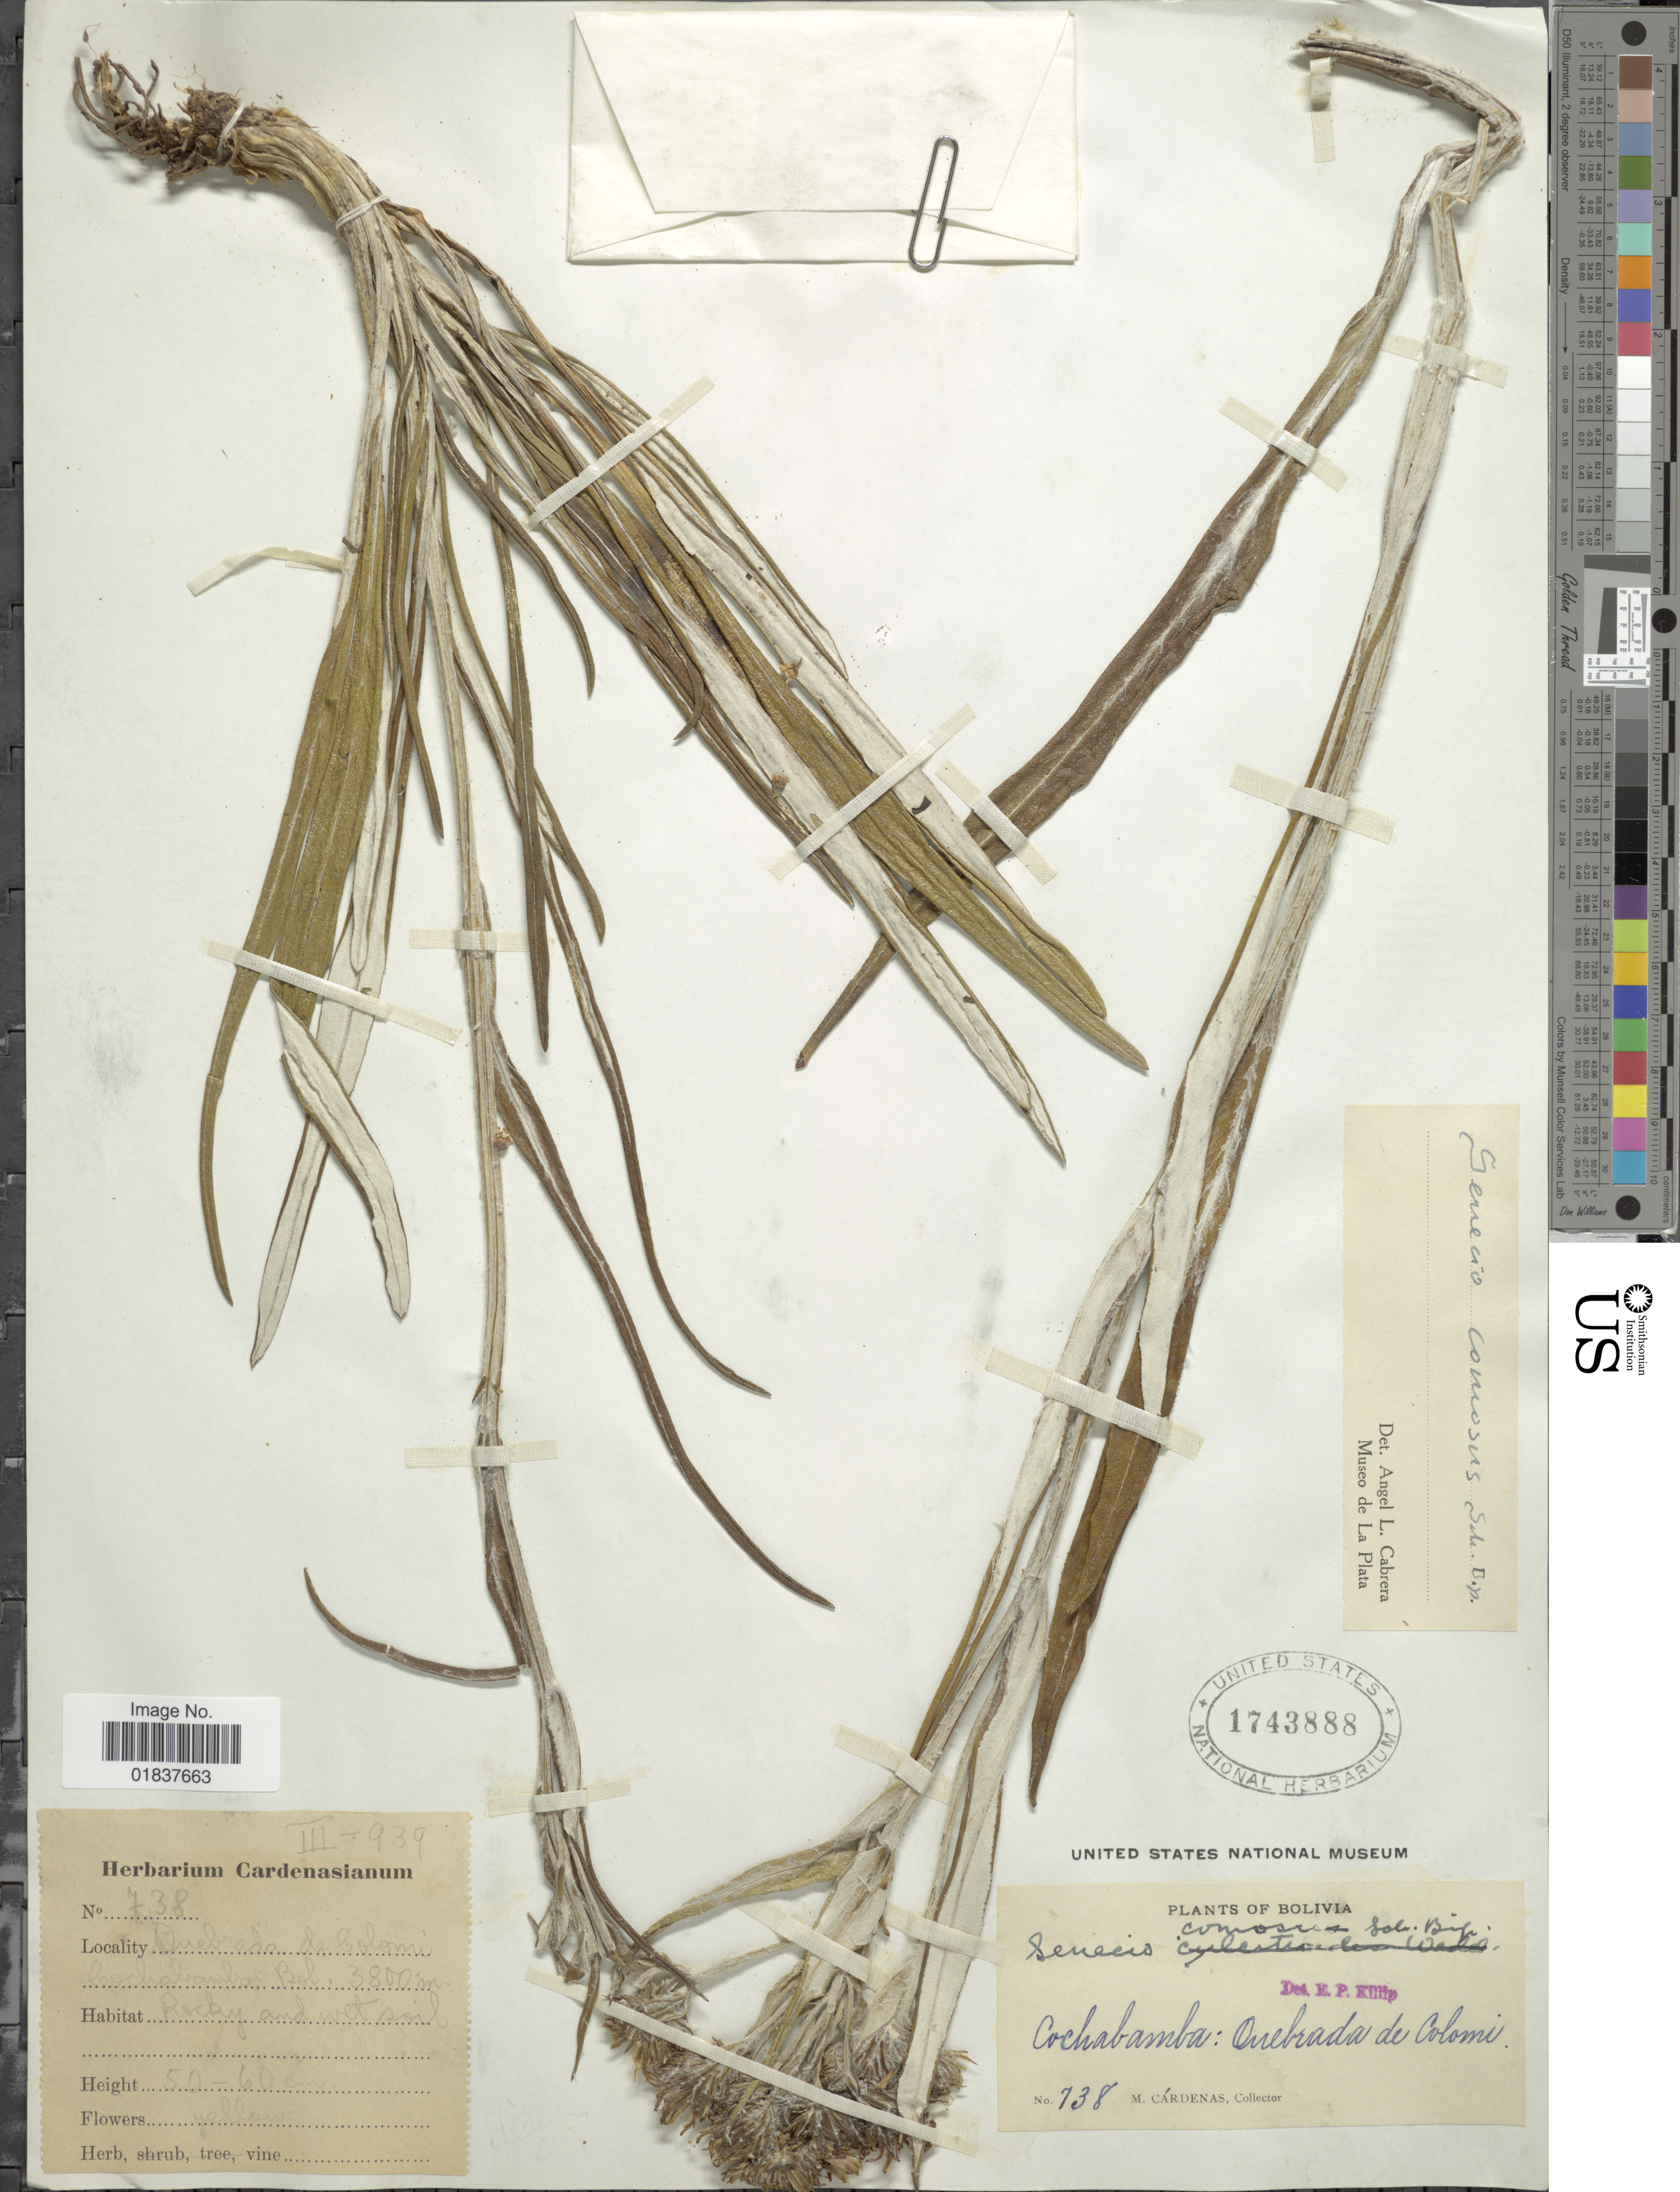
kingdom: Plantae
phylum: Tracheophyta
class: Magnoliopsida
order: Asterales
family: Asteraceae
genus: Senecio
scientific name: Senecio comosus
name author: Sch. Bip.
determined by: Salomon, Luciana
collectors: M. Cárdenas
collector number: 738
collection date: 1939-03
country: Bolivia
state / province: Cochabamba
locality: Quebrada de Colomi, Bol.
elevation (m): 3800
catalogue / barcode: US 1743888